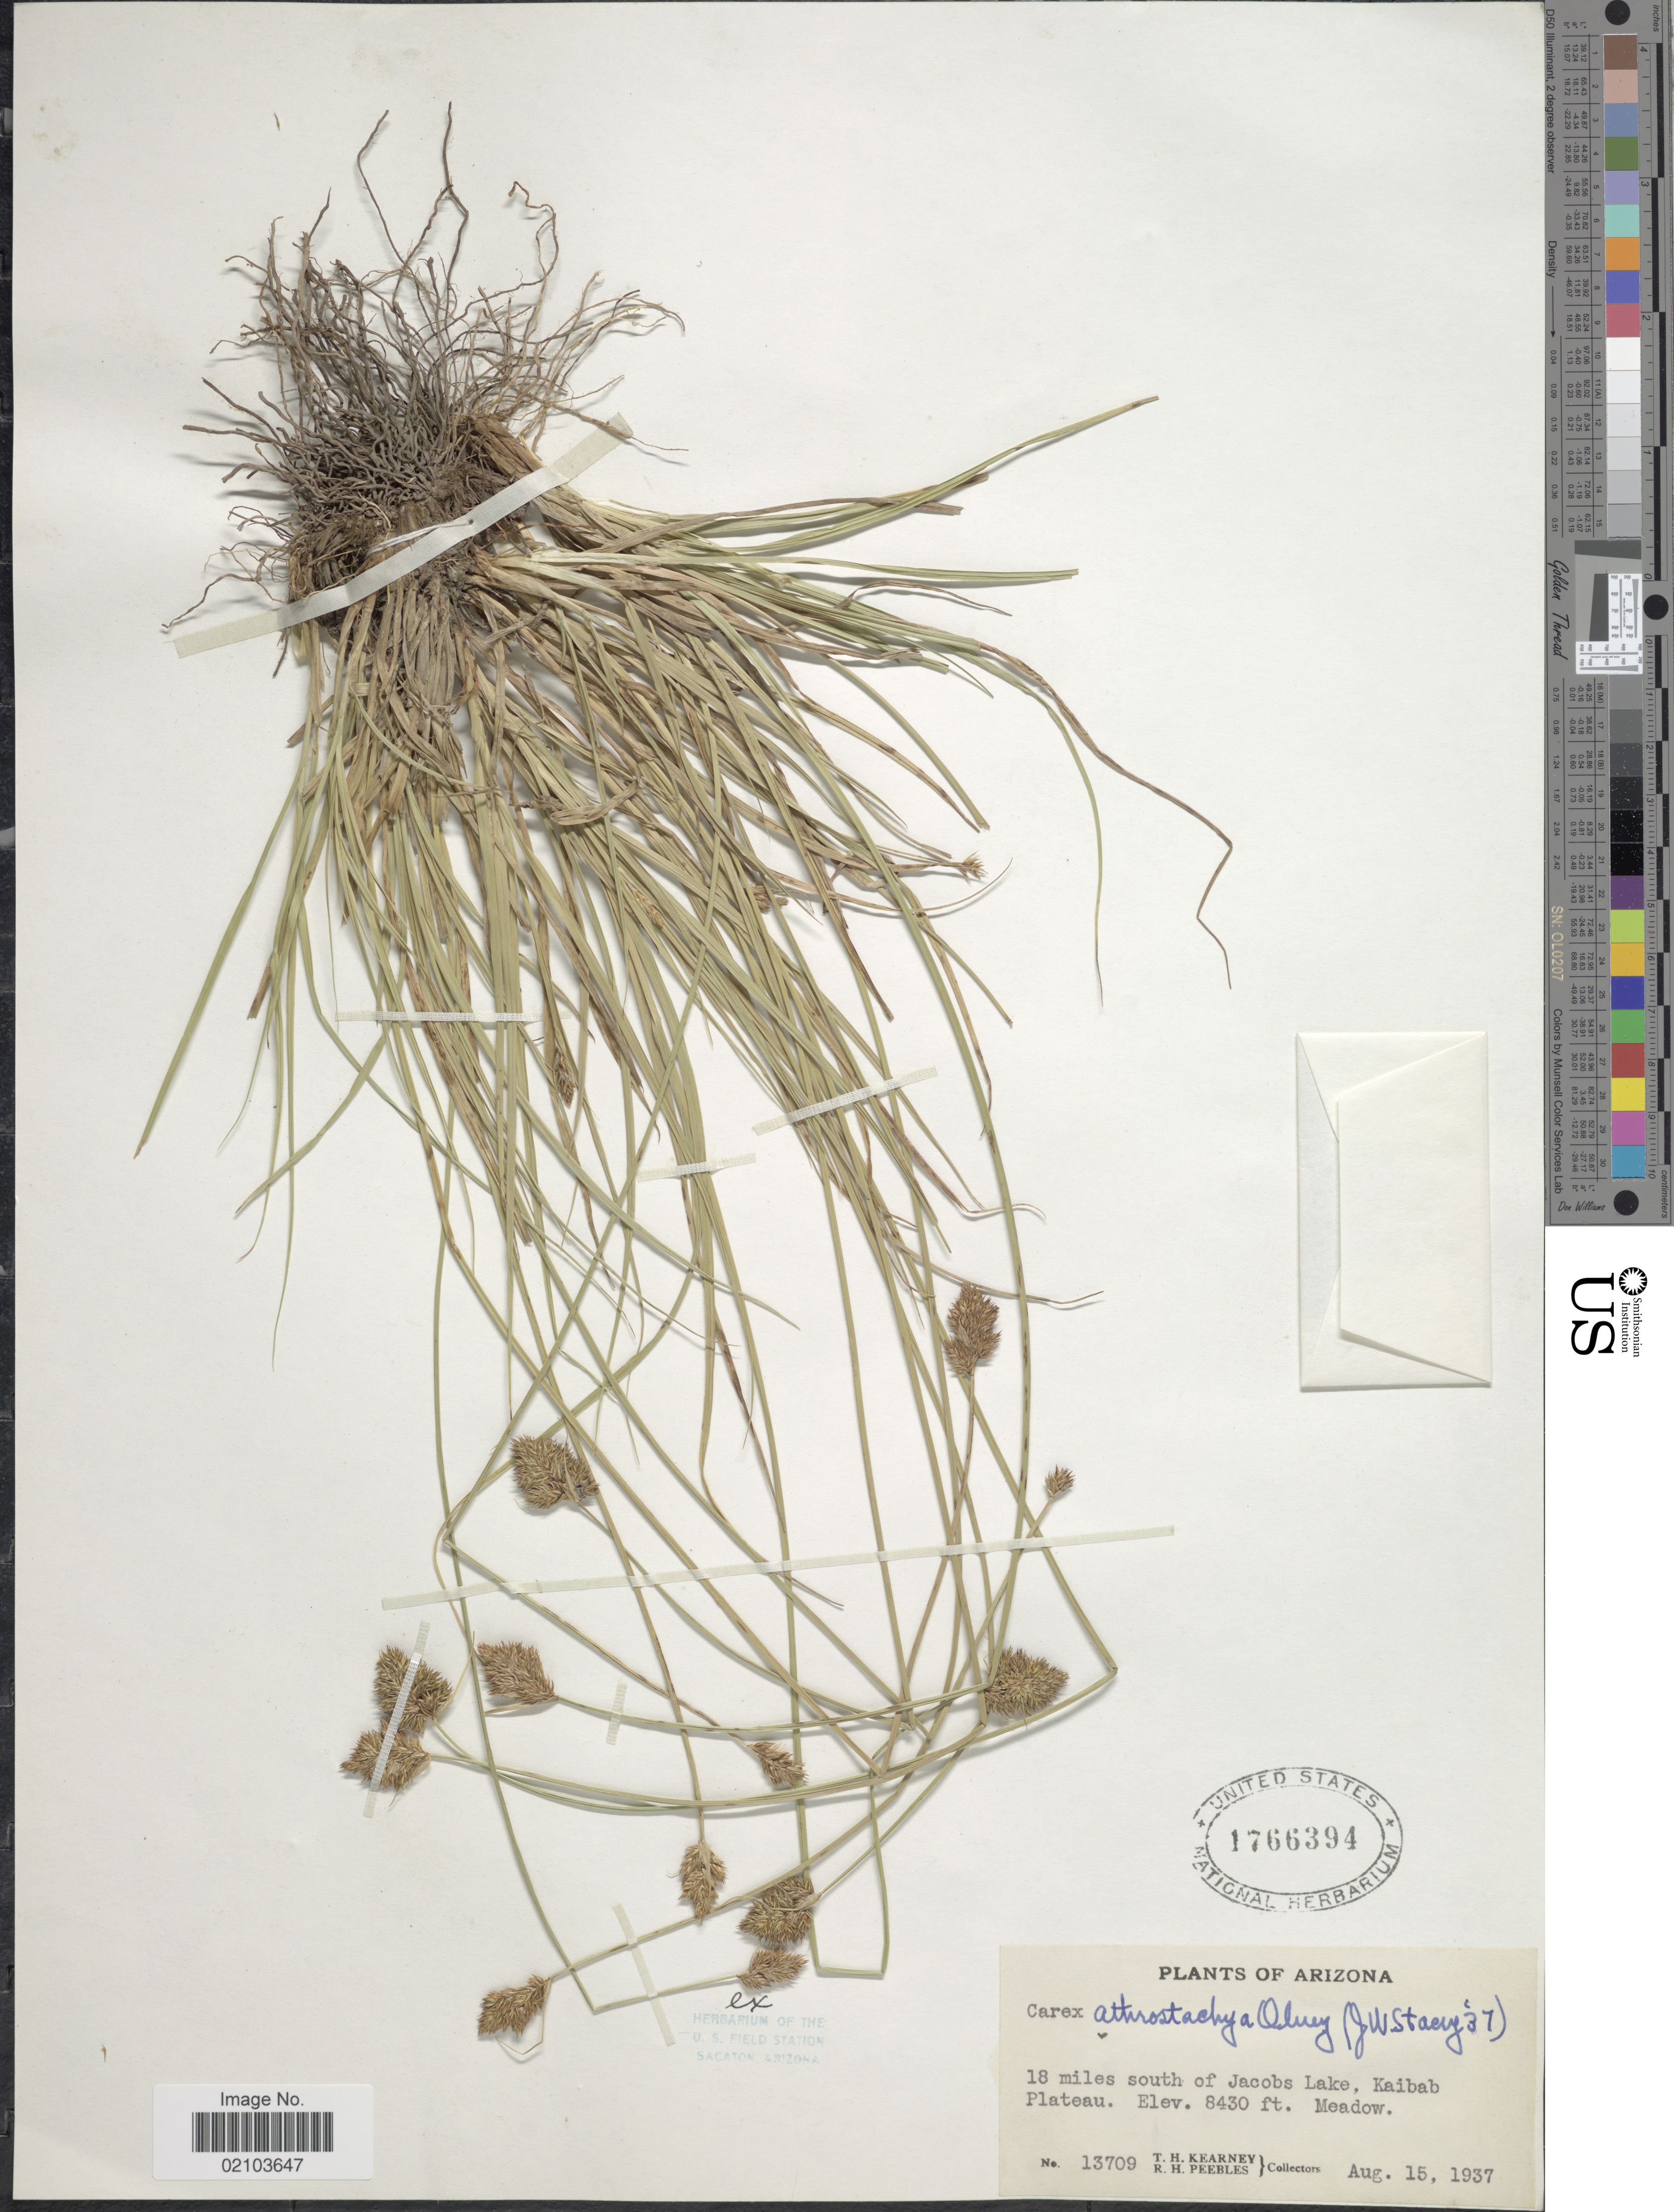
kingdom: Plantae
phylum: Tracheophyta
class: Liliopsida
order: Poales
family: Cyperaceae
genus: Carex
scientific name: Carex athrostachya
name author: Olney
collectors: T. H. Kearney & R. H. Peebles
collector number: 13709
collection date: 1937-08-15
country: United States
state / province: Arizona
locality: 18 miles south of Jacobs Lake, Kaibab Plateau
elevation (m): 2569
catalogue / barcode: US 1766394